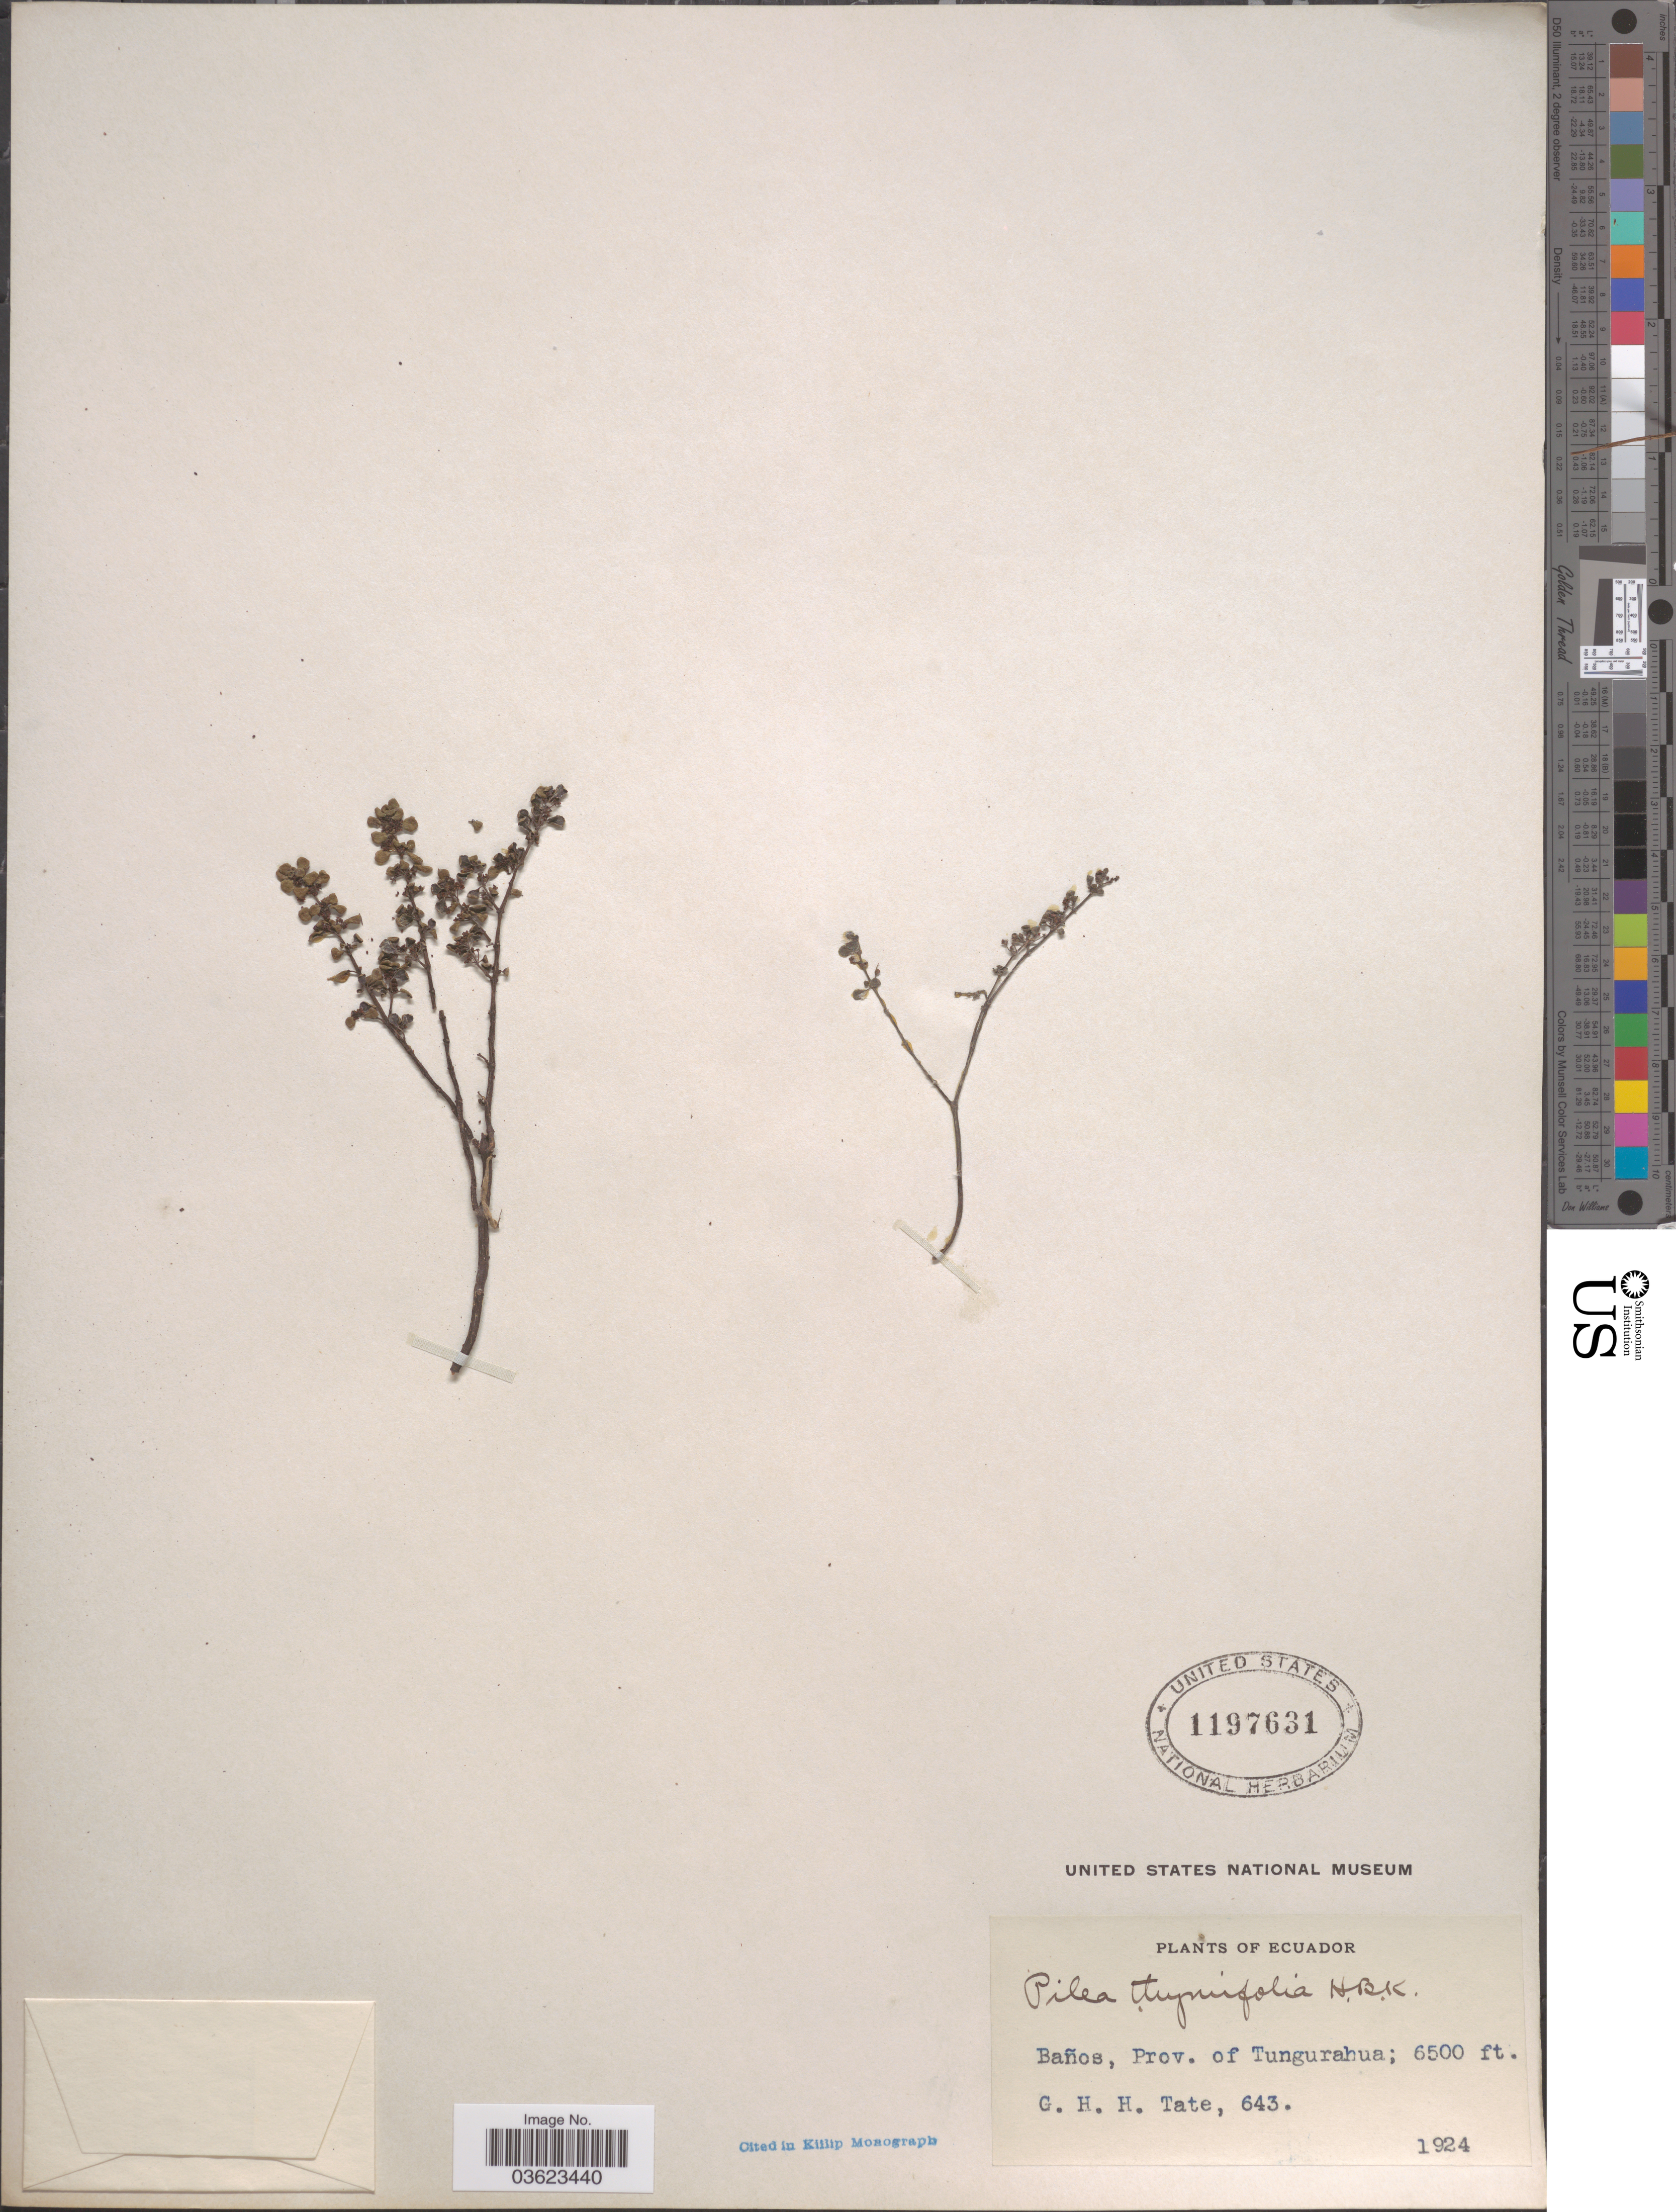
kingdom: Plantae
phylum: Tracheophyta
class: Magnoliopsida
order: Rosales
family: Urticaceae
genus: Pilea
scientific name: Pilea serpyllacea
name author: (Kunth) Liebm.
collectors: G. H. H.Tate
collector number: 643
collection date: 1924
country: Ecuador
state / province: Tungurahua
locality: Baños.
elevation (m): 1981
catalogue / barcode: US 1197631